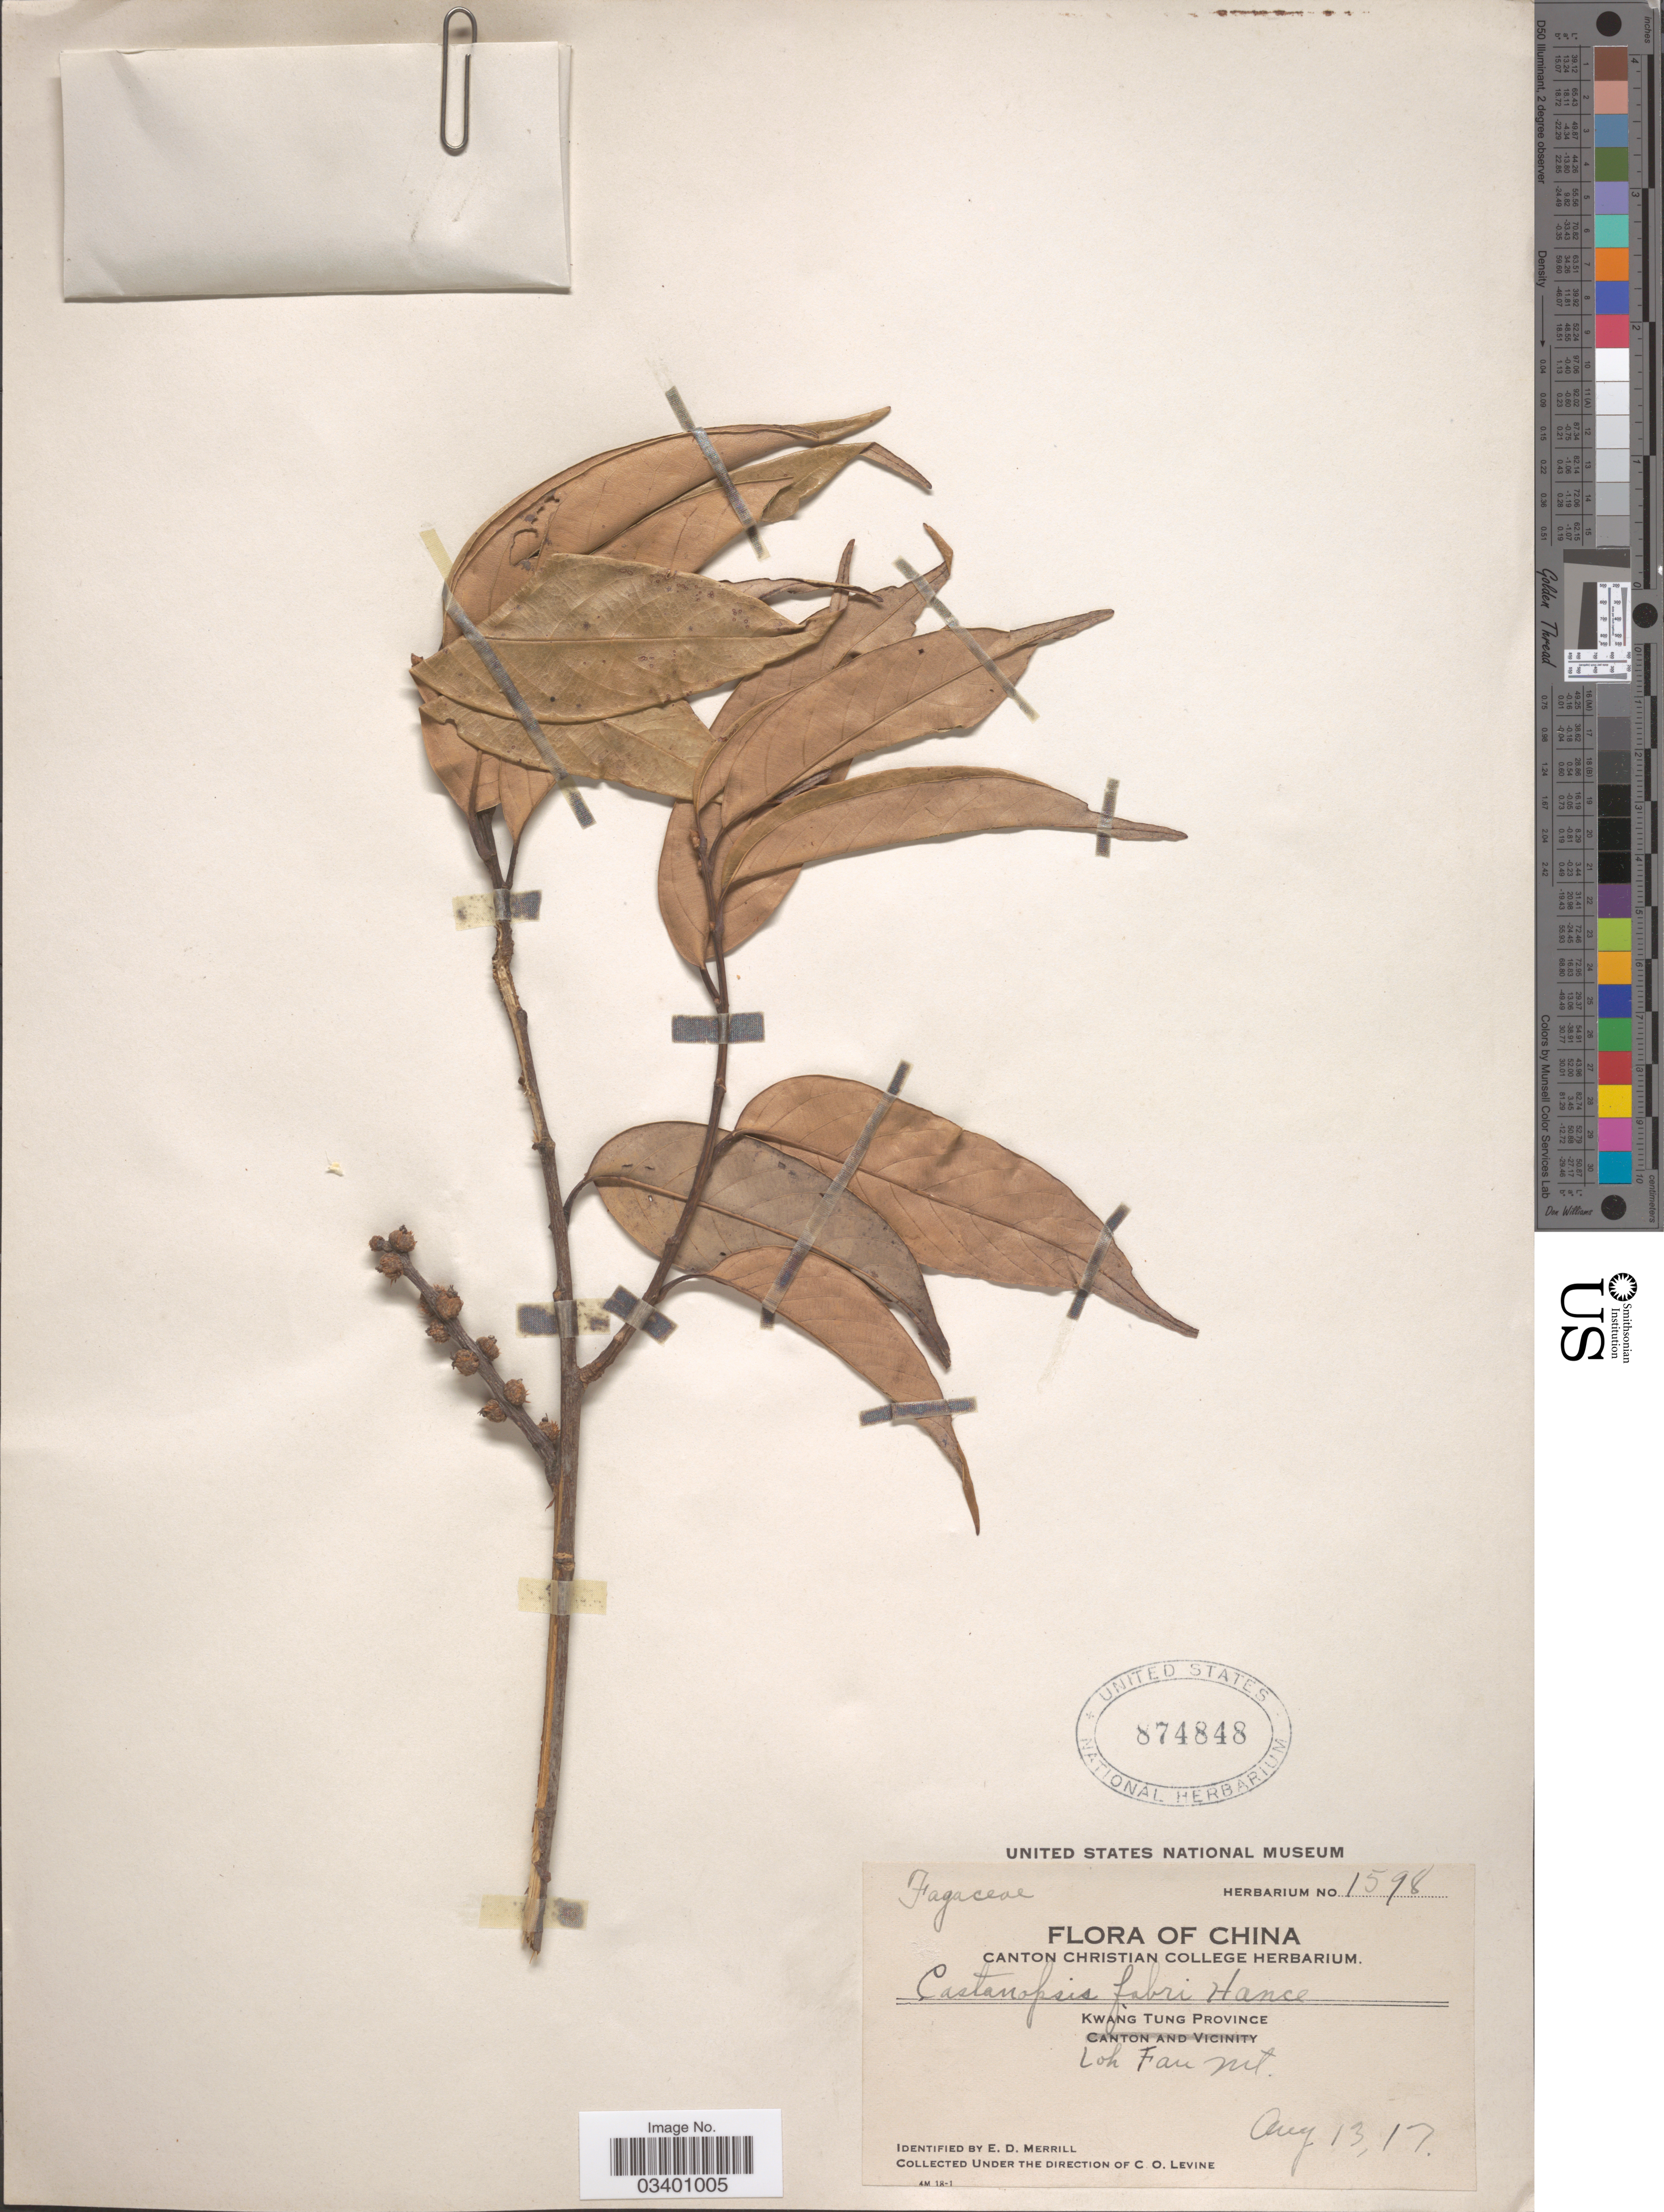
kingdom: Plantae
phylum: Tracheophyta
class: Magnoliopsida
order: Fagales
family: Fagaceae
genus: Castanopsis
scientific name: Castanopsis faberi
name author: Hance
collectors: C. O. Levine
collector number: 1598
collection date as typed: Transcribed d/m/y: 13/8/17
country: China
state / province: Guangdong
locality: Kwangtung, Loh Fau Mt.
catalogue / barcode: US 874848